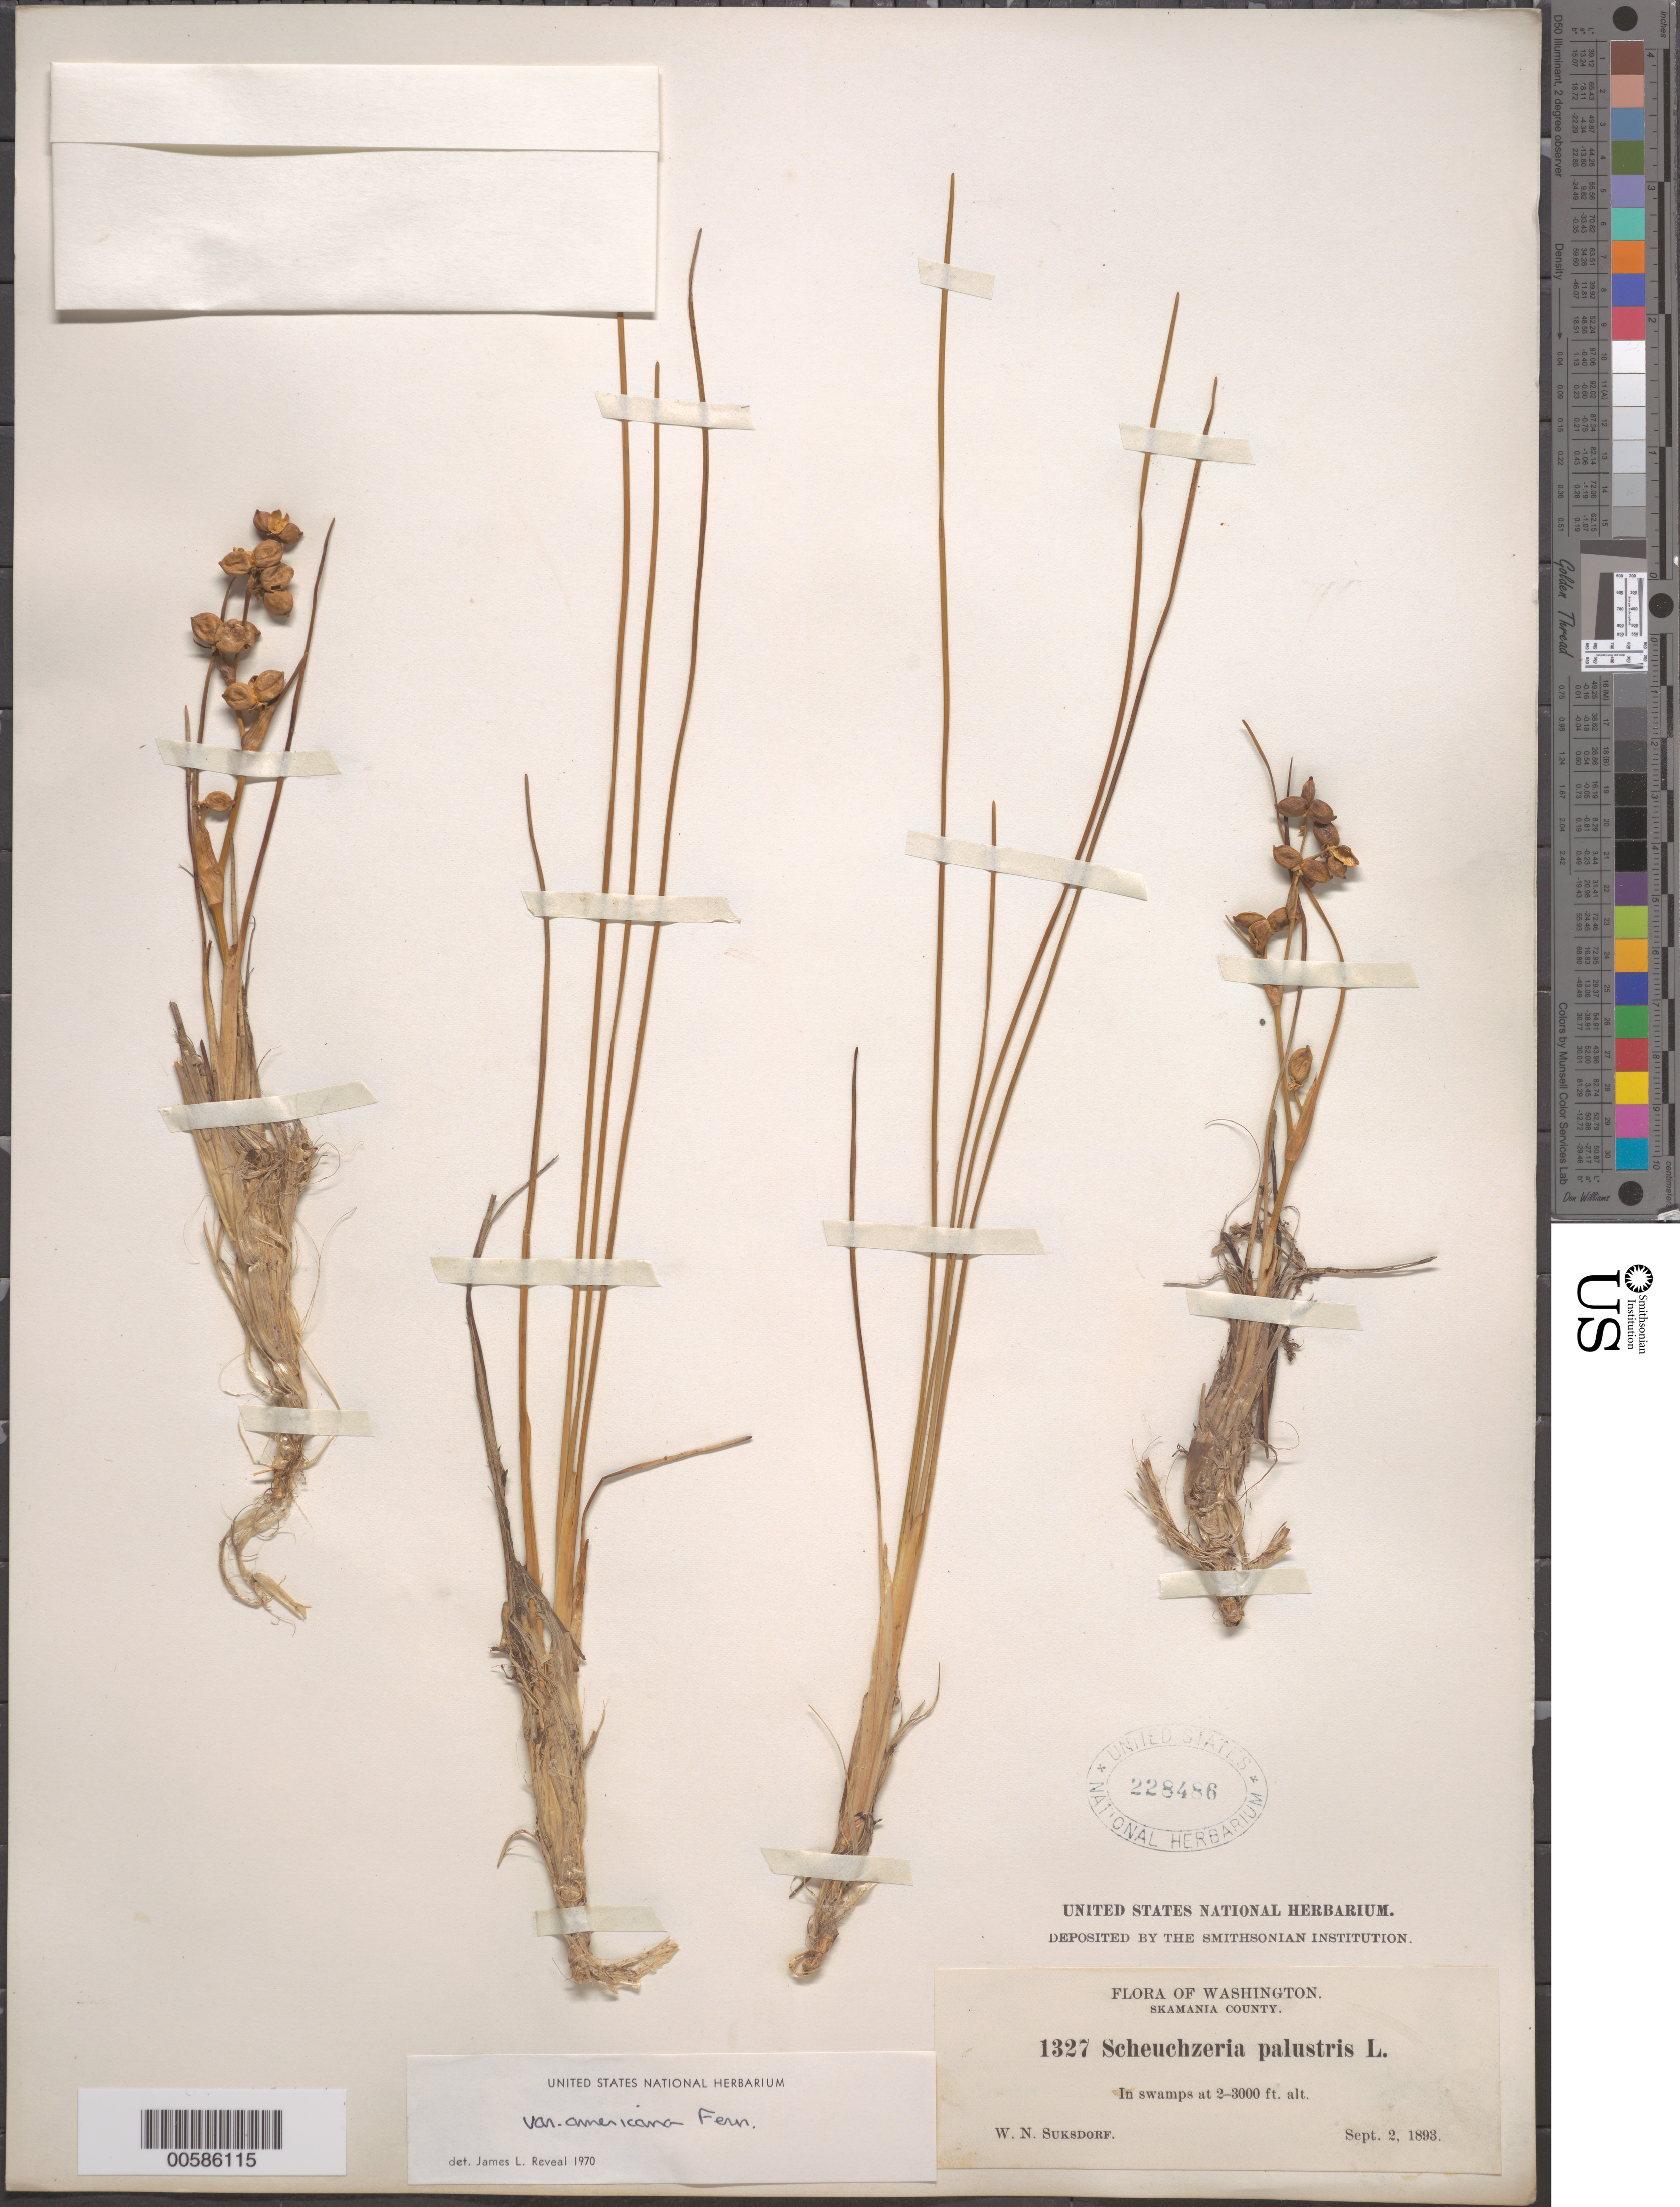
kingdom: Plantae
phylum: Tracheophyta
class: Liliopsida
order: Alismatales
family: Scheuchzeriaceae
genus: Scheuchzeria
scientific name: Scheuchzeria palustris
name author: L.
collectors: W. N. Suksdorf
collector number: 1327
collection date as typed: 02 Sep 1893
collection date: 1893-09-02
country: United States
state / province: Washington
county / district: Skamania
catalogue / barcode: US 228486